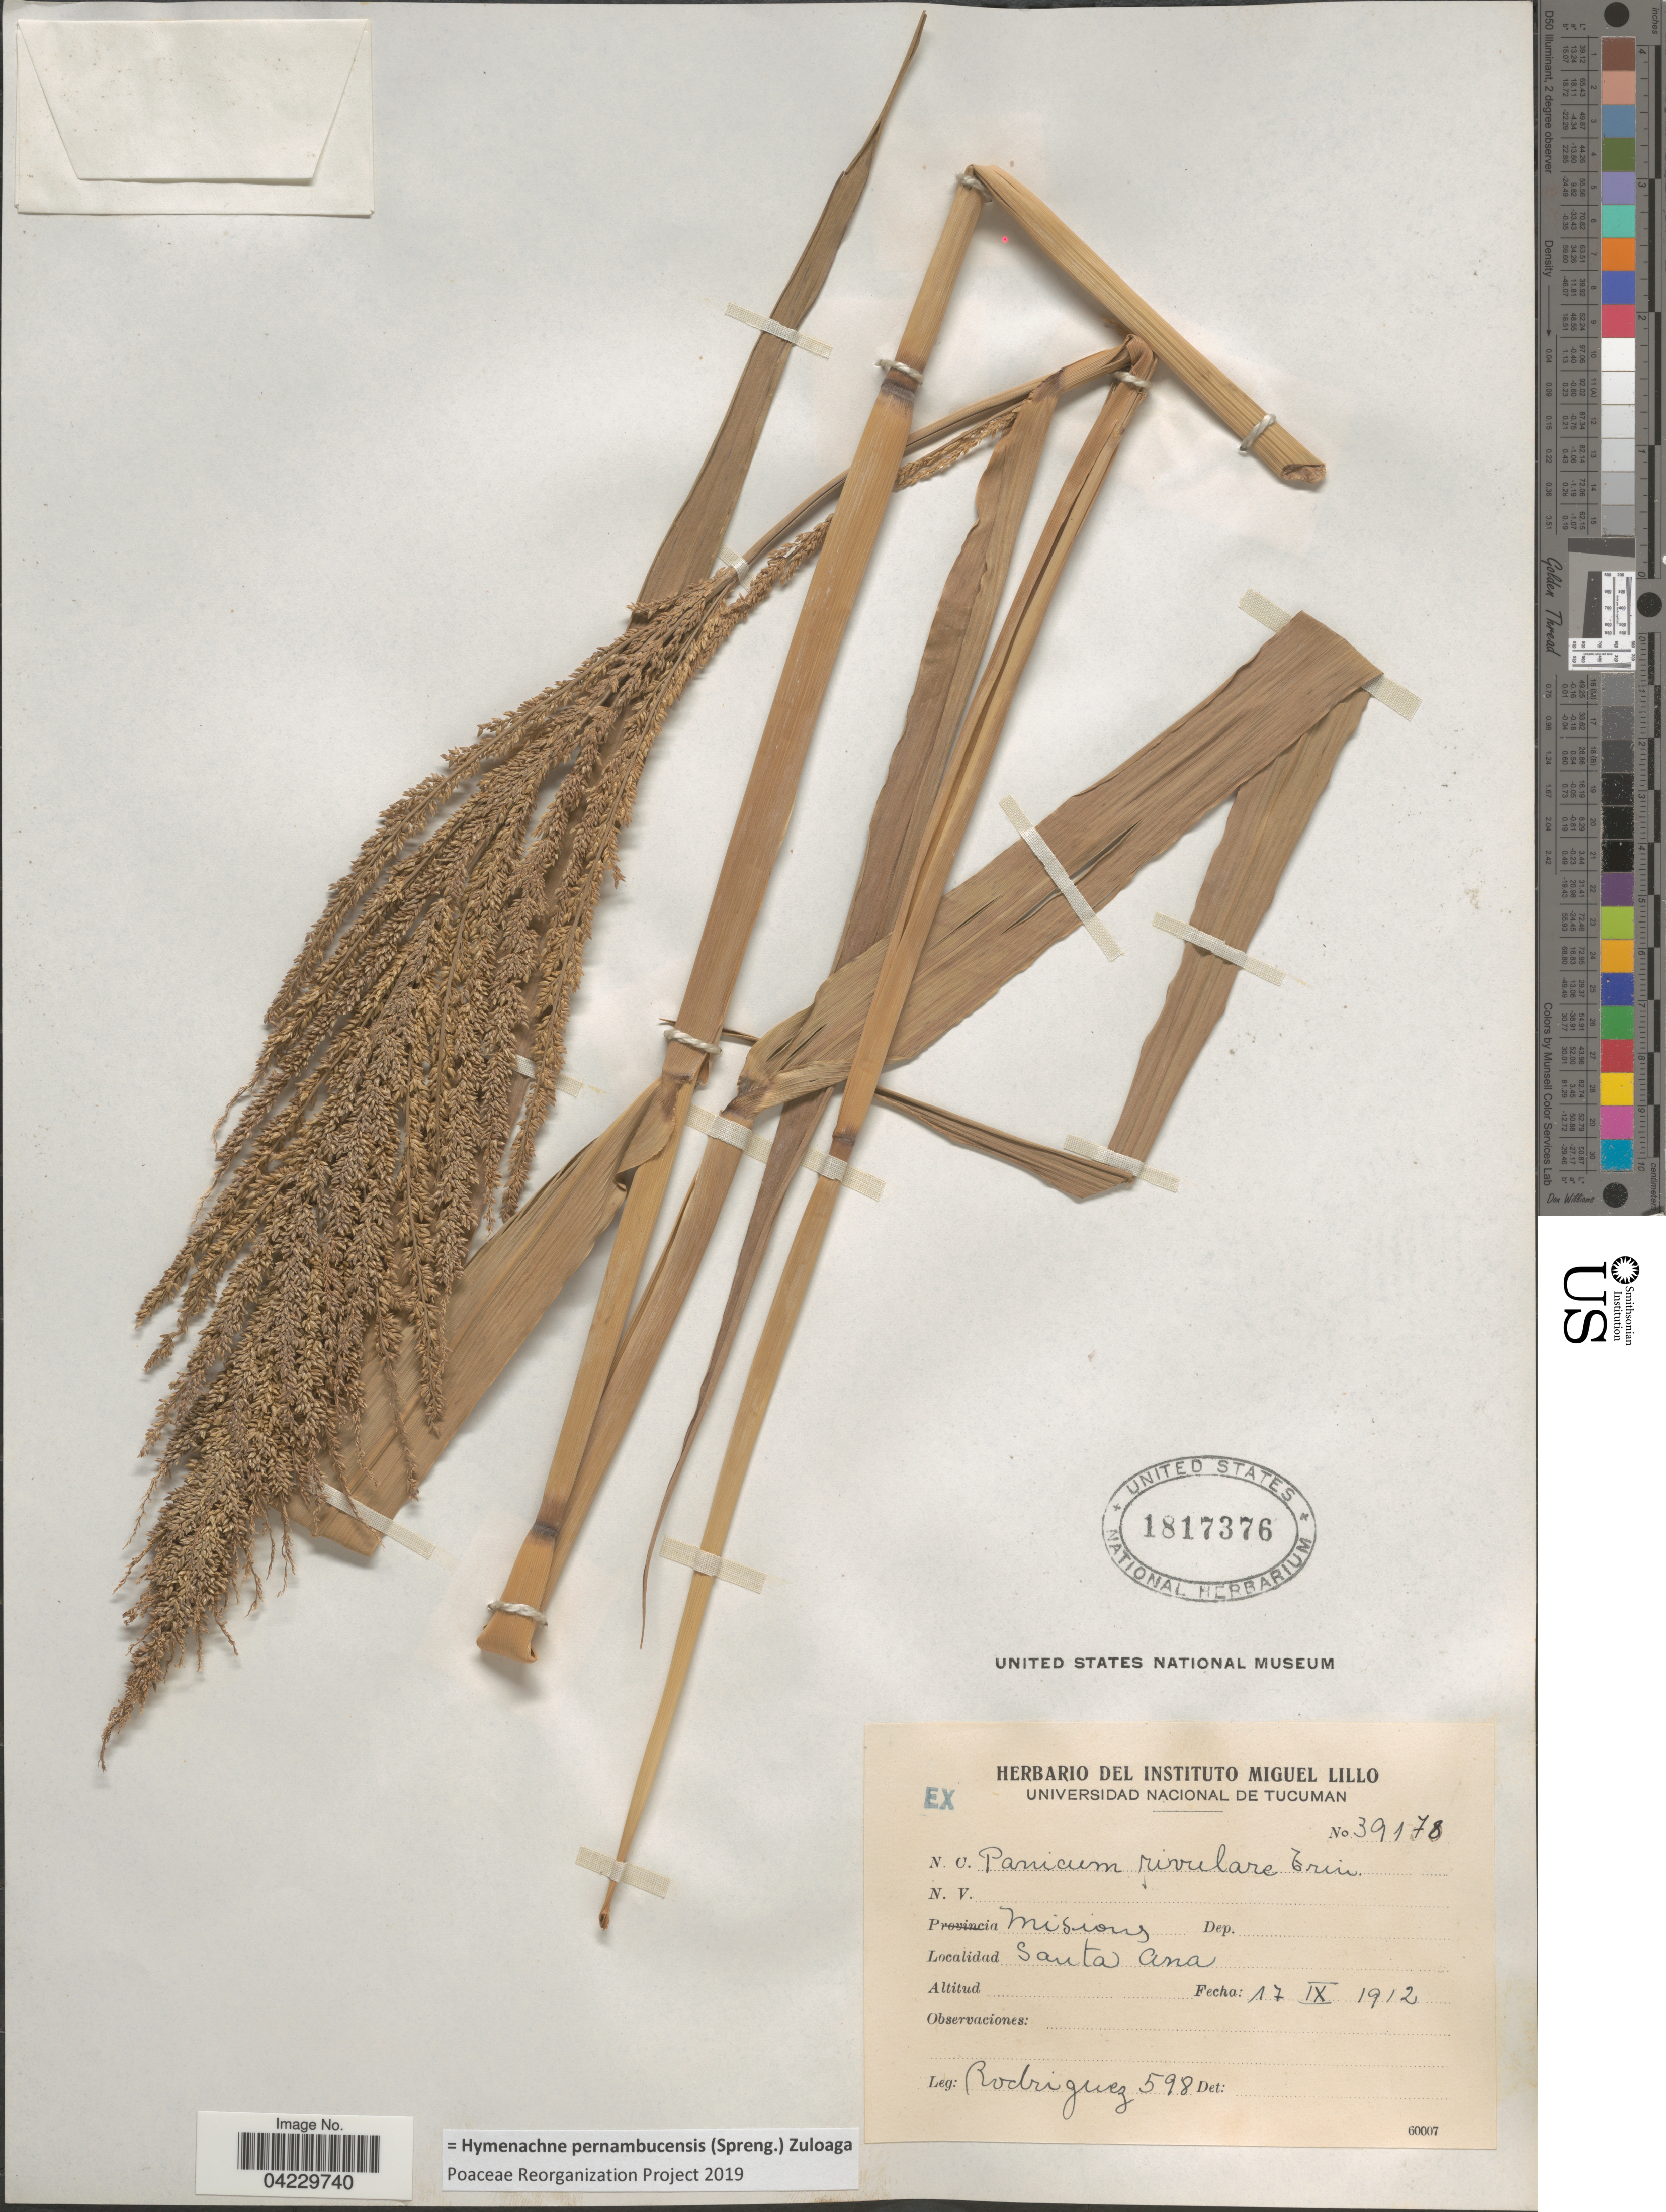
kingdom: Plantae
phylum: Tracheophyta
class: Liliopsida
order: Poales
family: Poaceae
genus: Hymenachne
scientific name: Hymenachne pernambucensis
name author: (Spreng.) Zuloaga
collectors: Rodriguez, --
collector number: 598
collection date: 1912-09-17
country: Argentina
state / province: Misiones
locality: Santa Ana.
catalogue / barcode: US 1817376